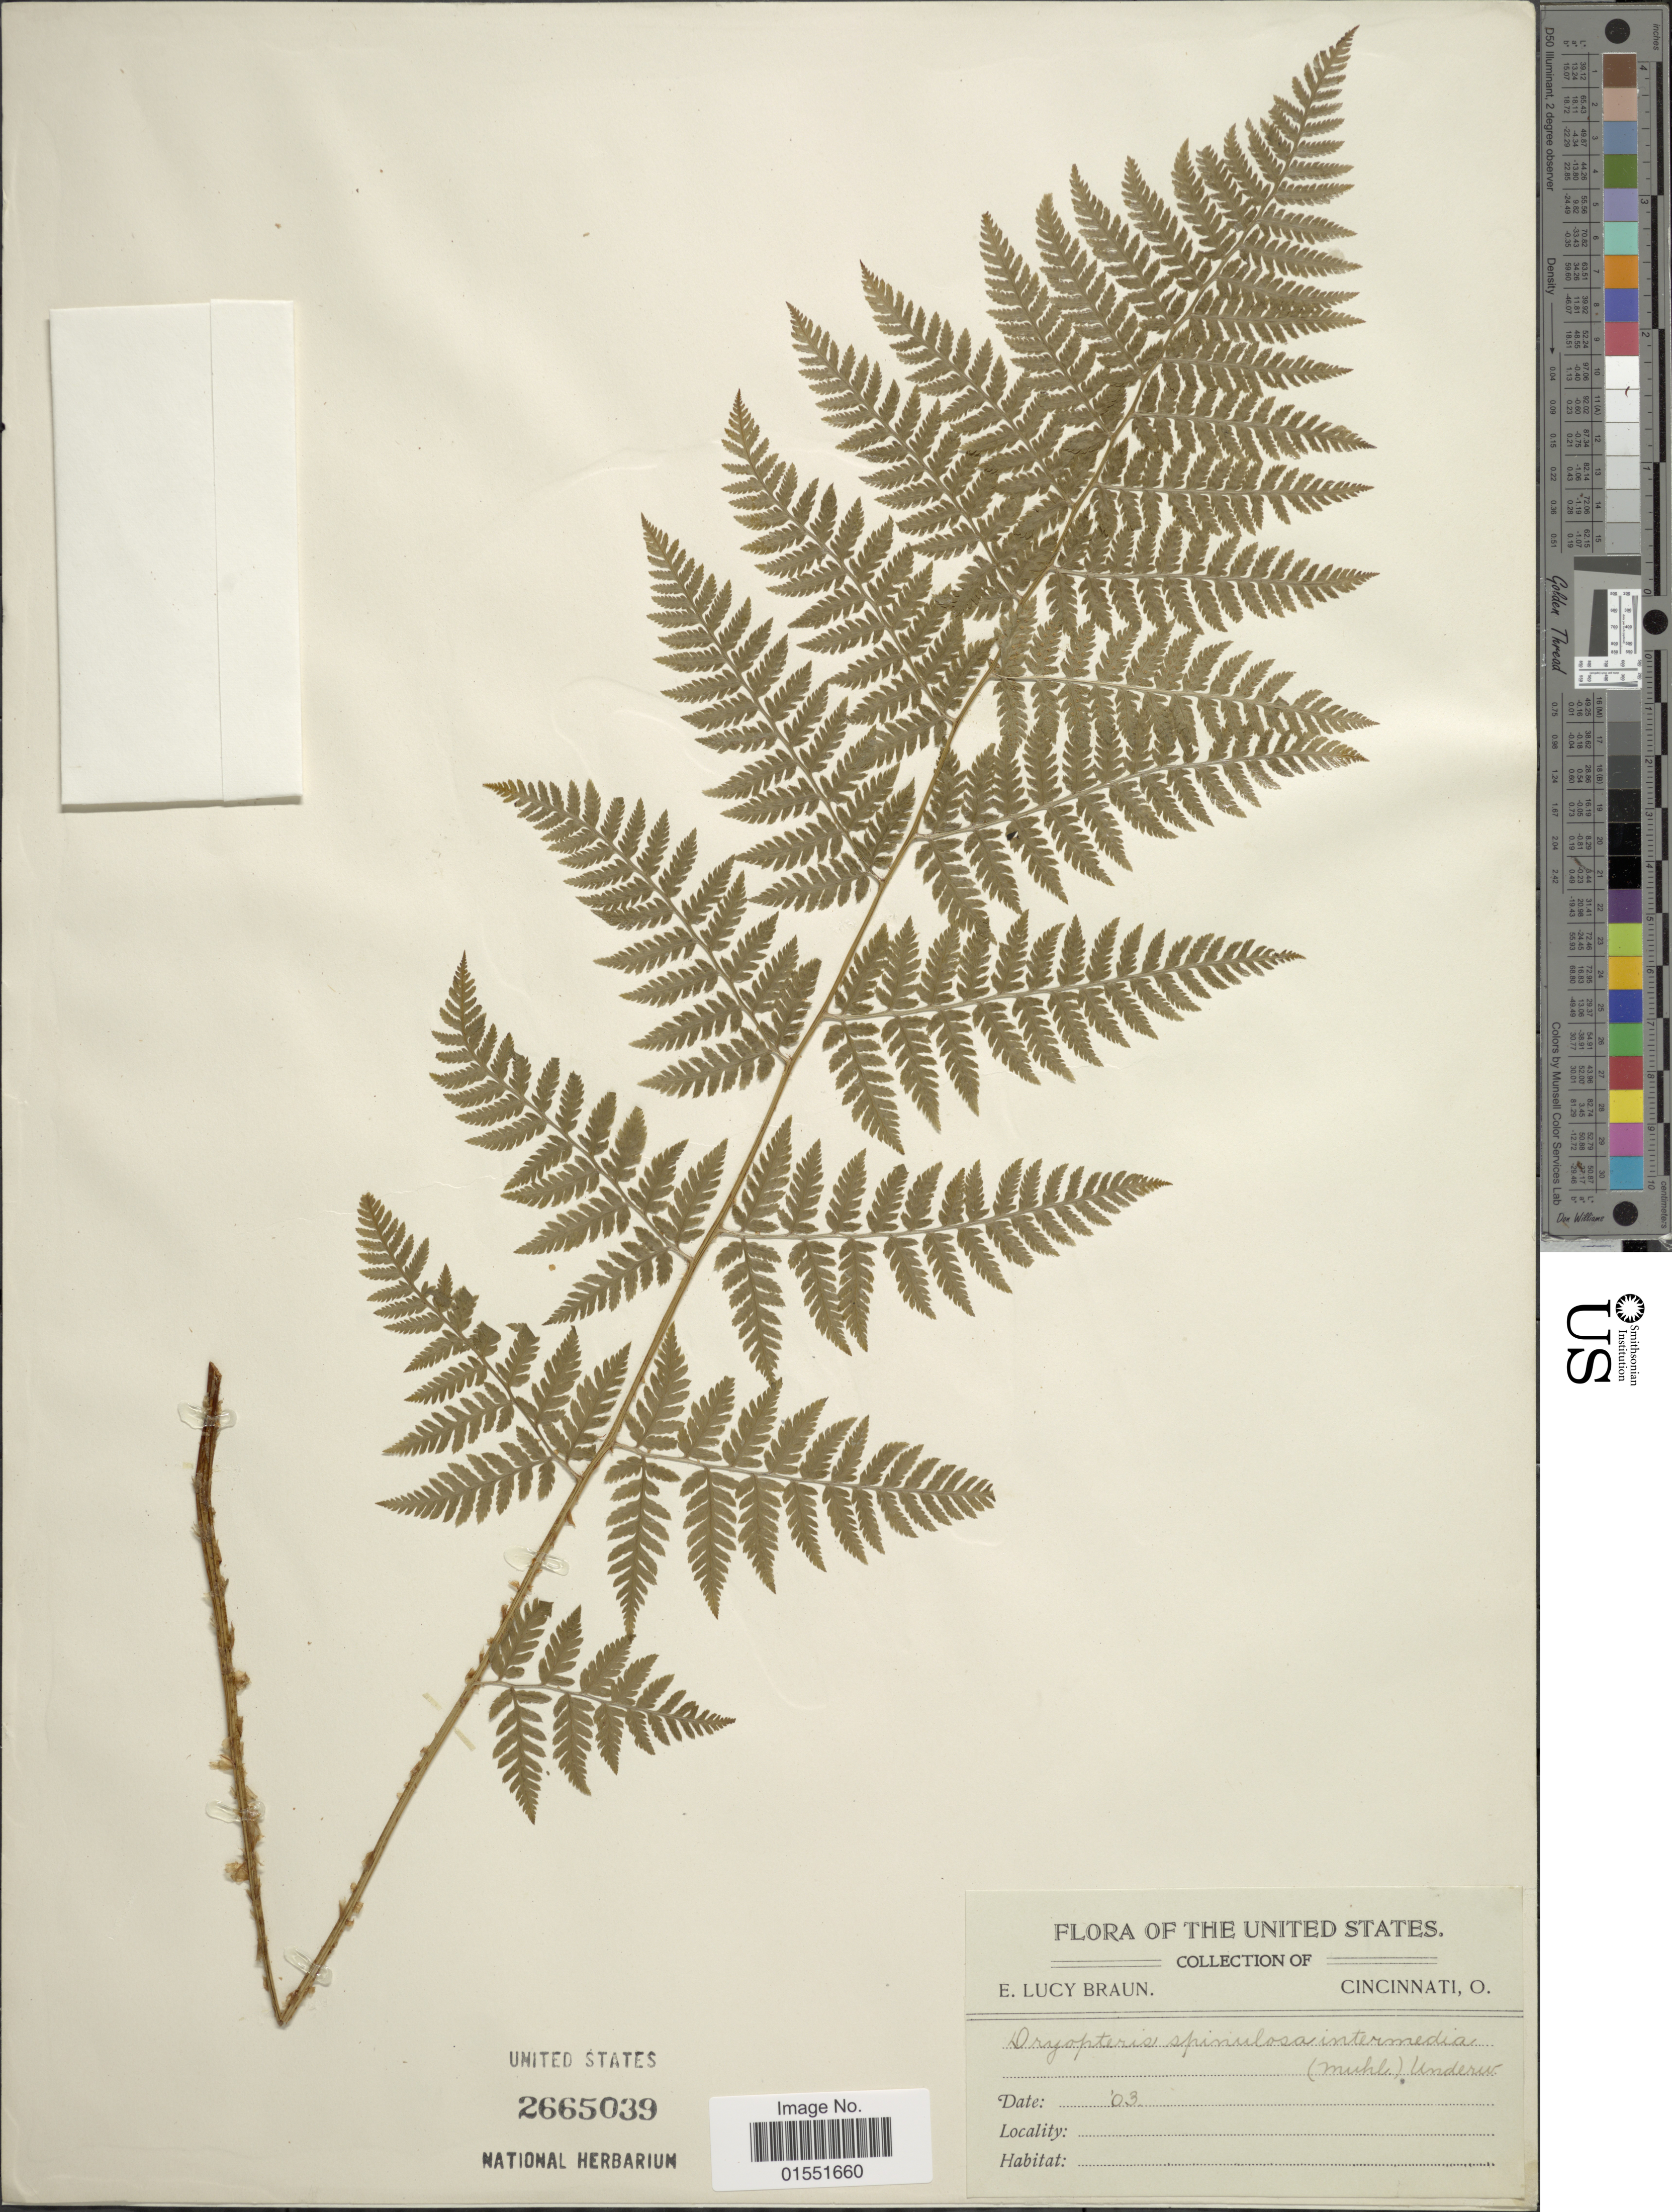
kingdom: Plantae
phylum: Tracheophyta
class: Polypodiopsida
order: Polypodiales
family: Dryopteridaceae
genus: Dryopteris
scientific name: Dryopteris intermedia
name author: (Muhl.) A. Gray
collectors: E. L. Braun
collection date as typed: Transcribed d/m/y: //3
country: United States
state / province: Ohio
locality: Cincinnati, O.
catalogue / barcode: US 2665039